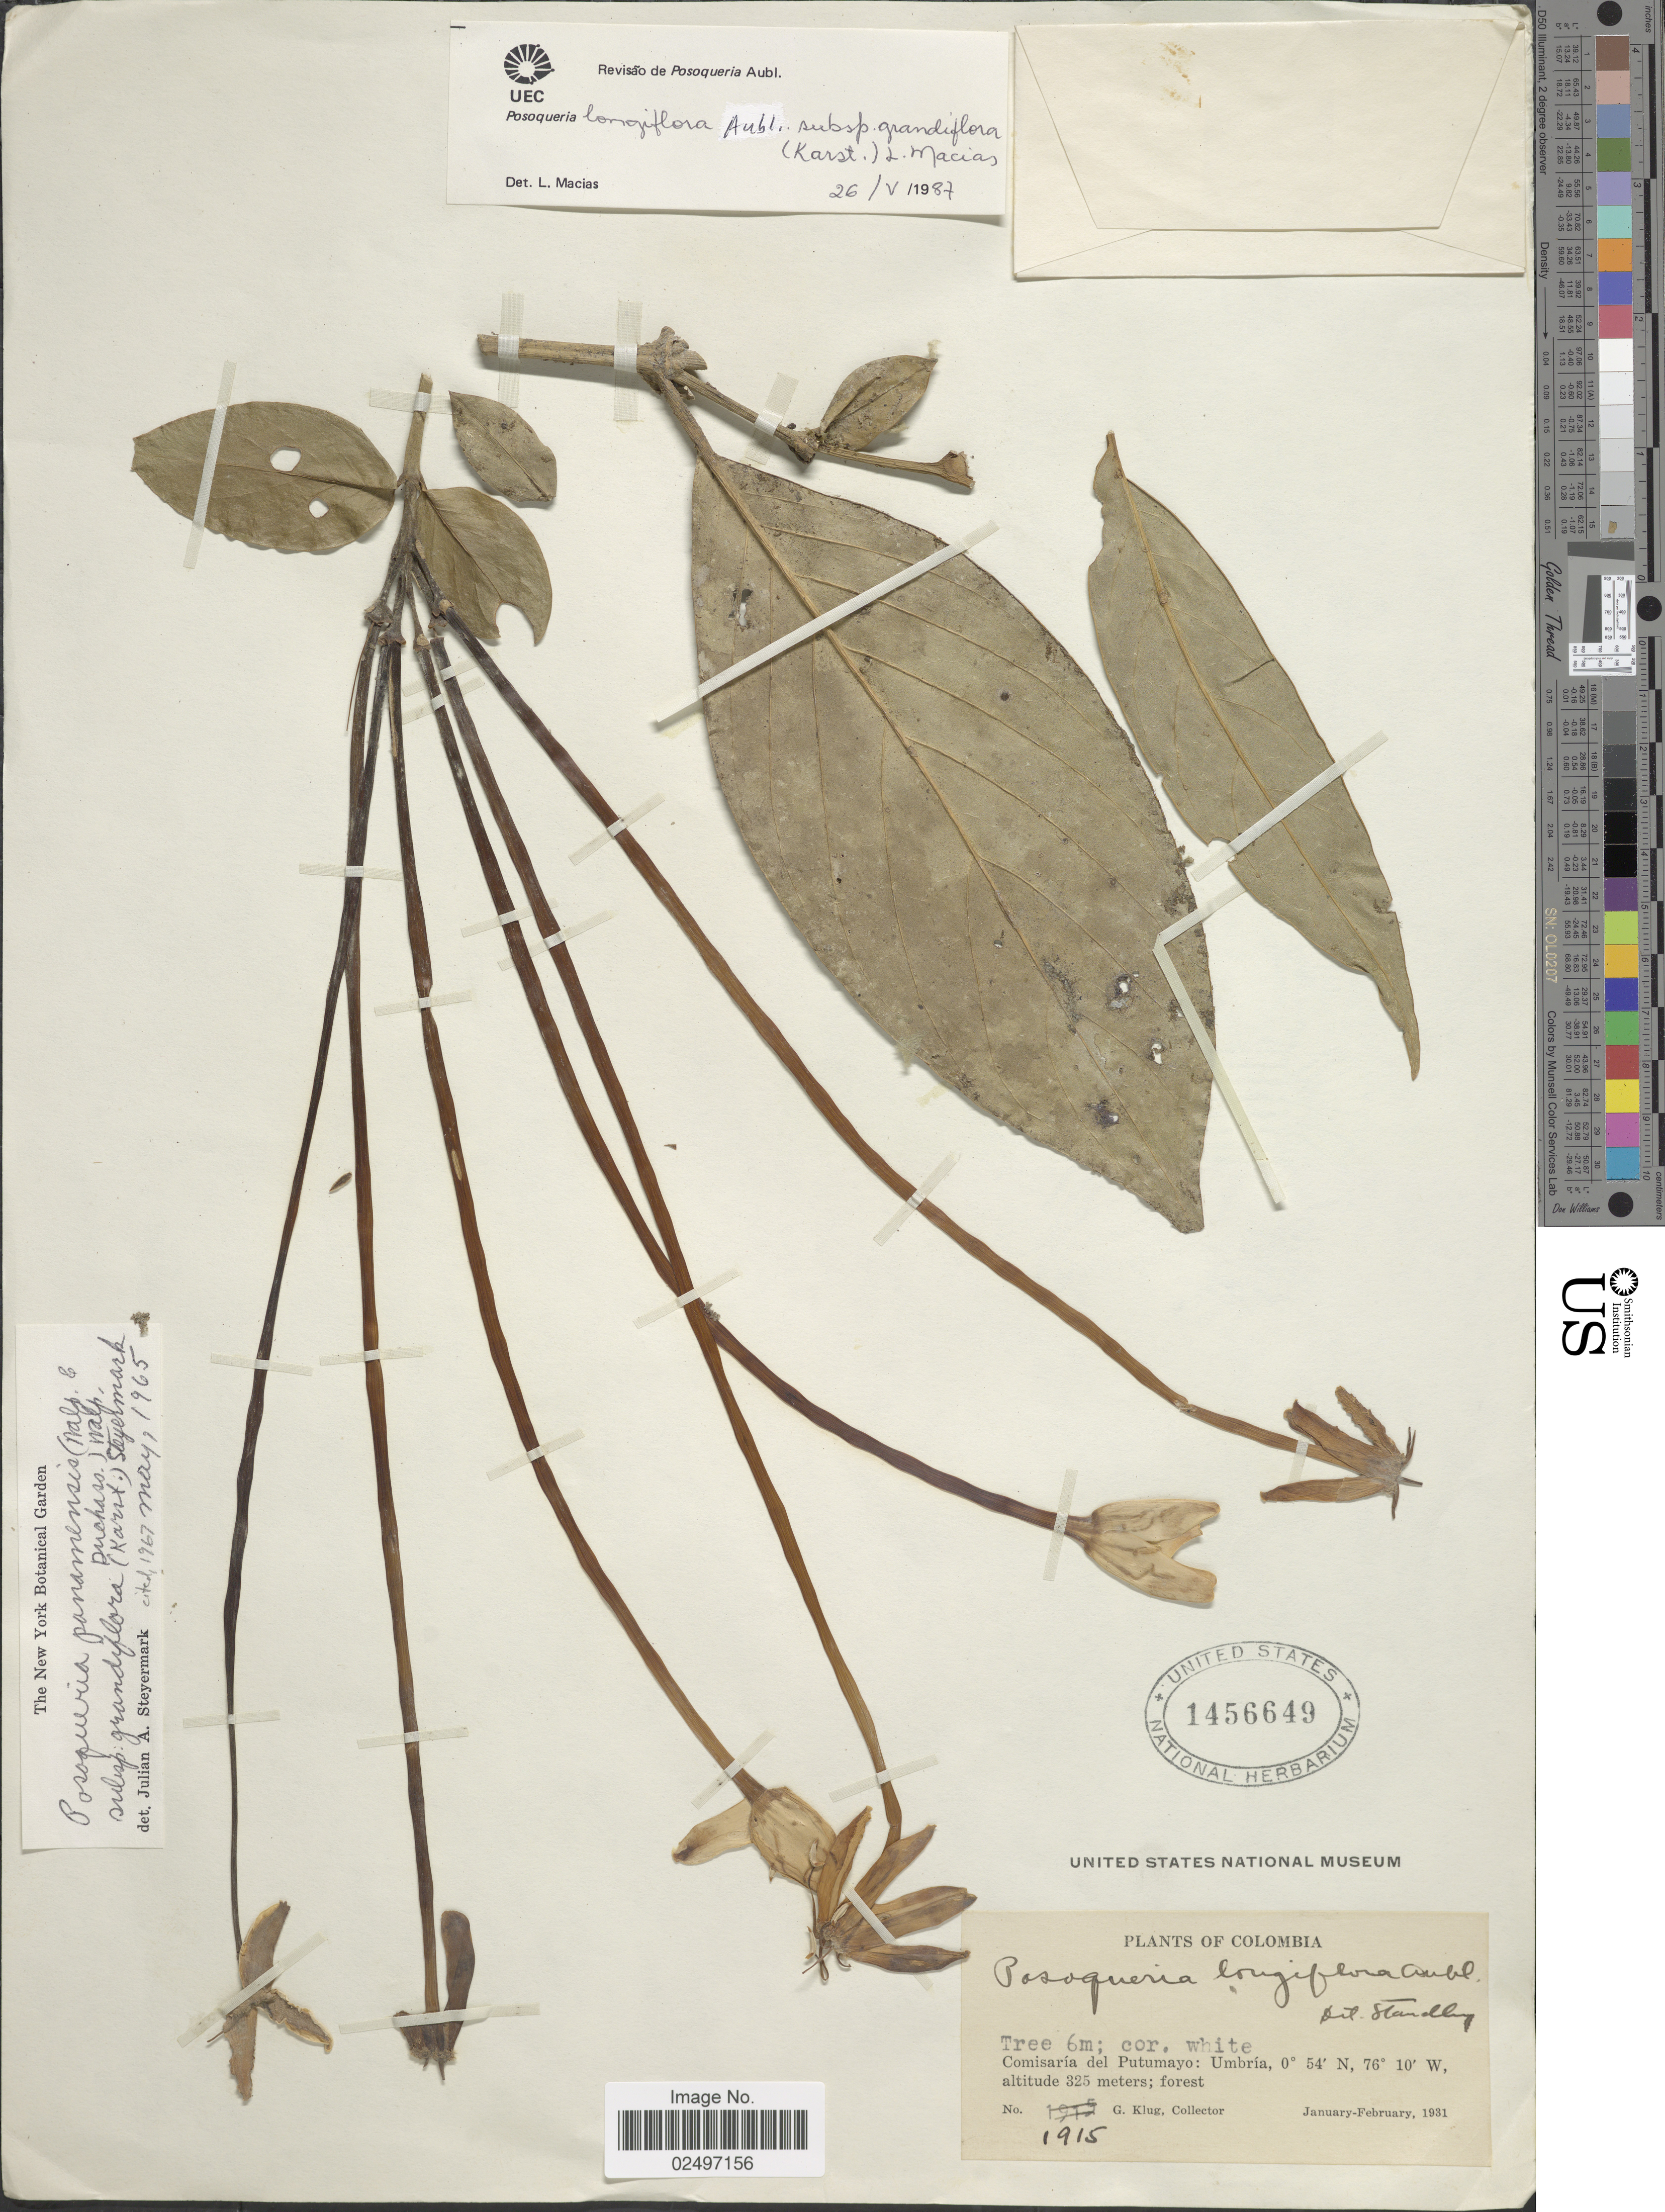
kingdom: Plantae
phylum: Tracheophyta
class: Magnoliopsida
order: Gentianales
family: Rubiaceae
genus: Posoqueria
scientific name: Posoqueria longiflora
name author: Aubl.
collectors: G. Klug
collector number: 1915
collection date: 1931-01/1931-02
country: Colombia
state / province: Putumayo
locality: Comisaría del Putumayo: Umbría; forest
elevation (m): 325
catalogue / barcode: US 1456649